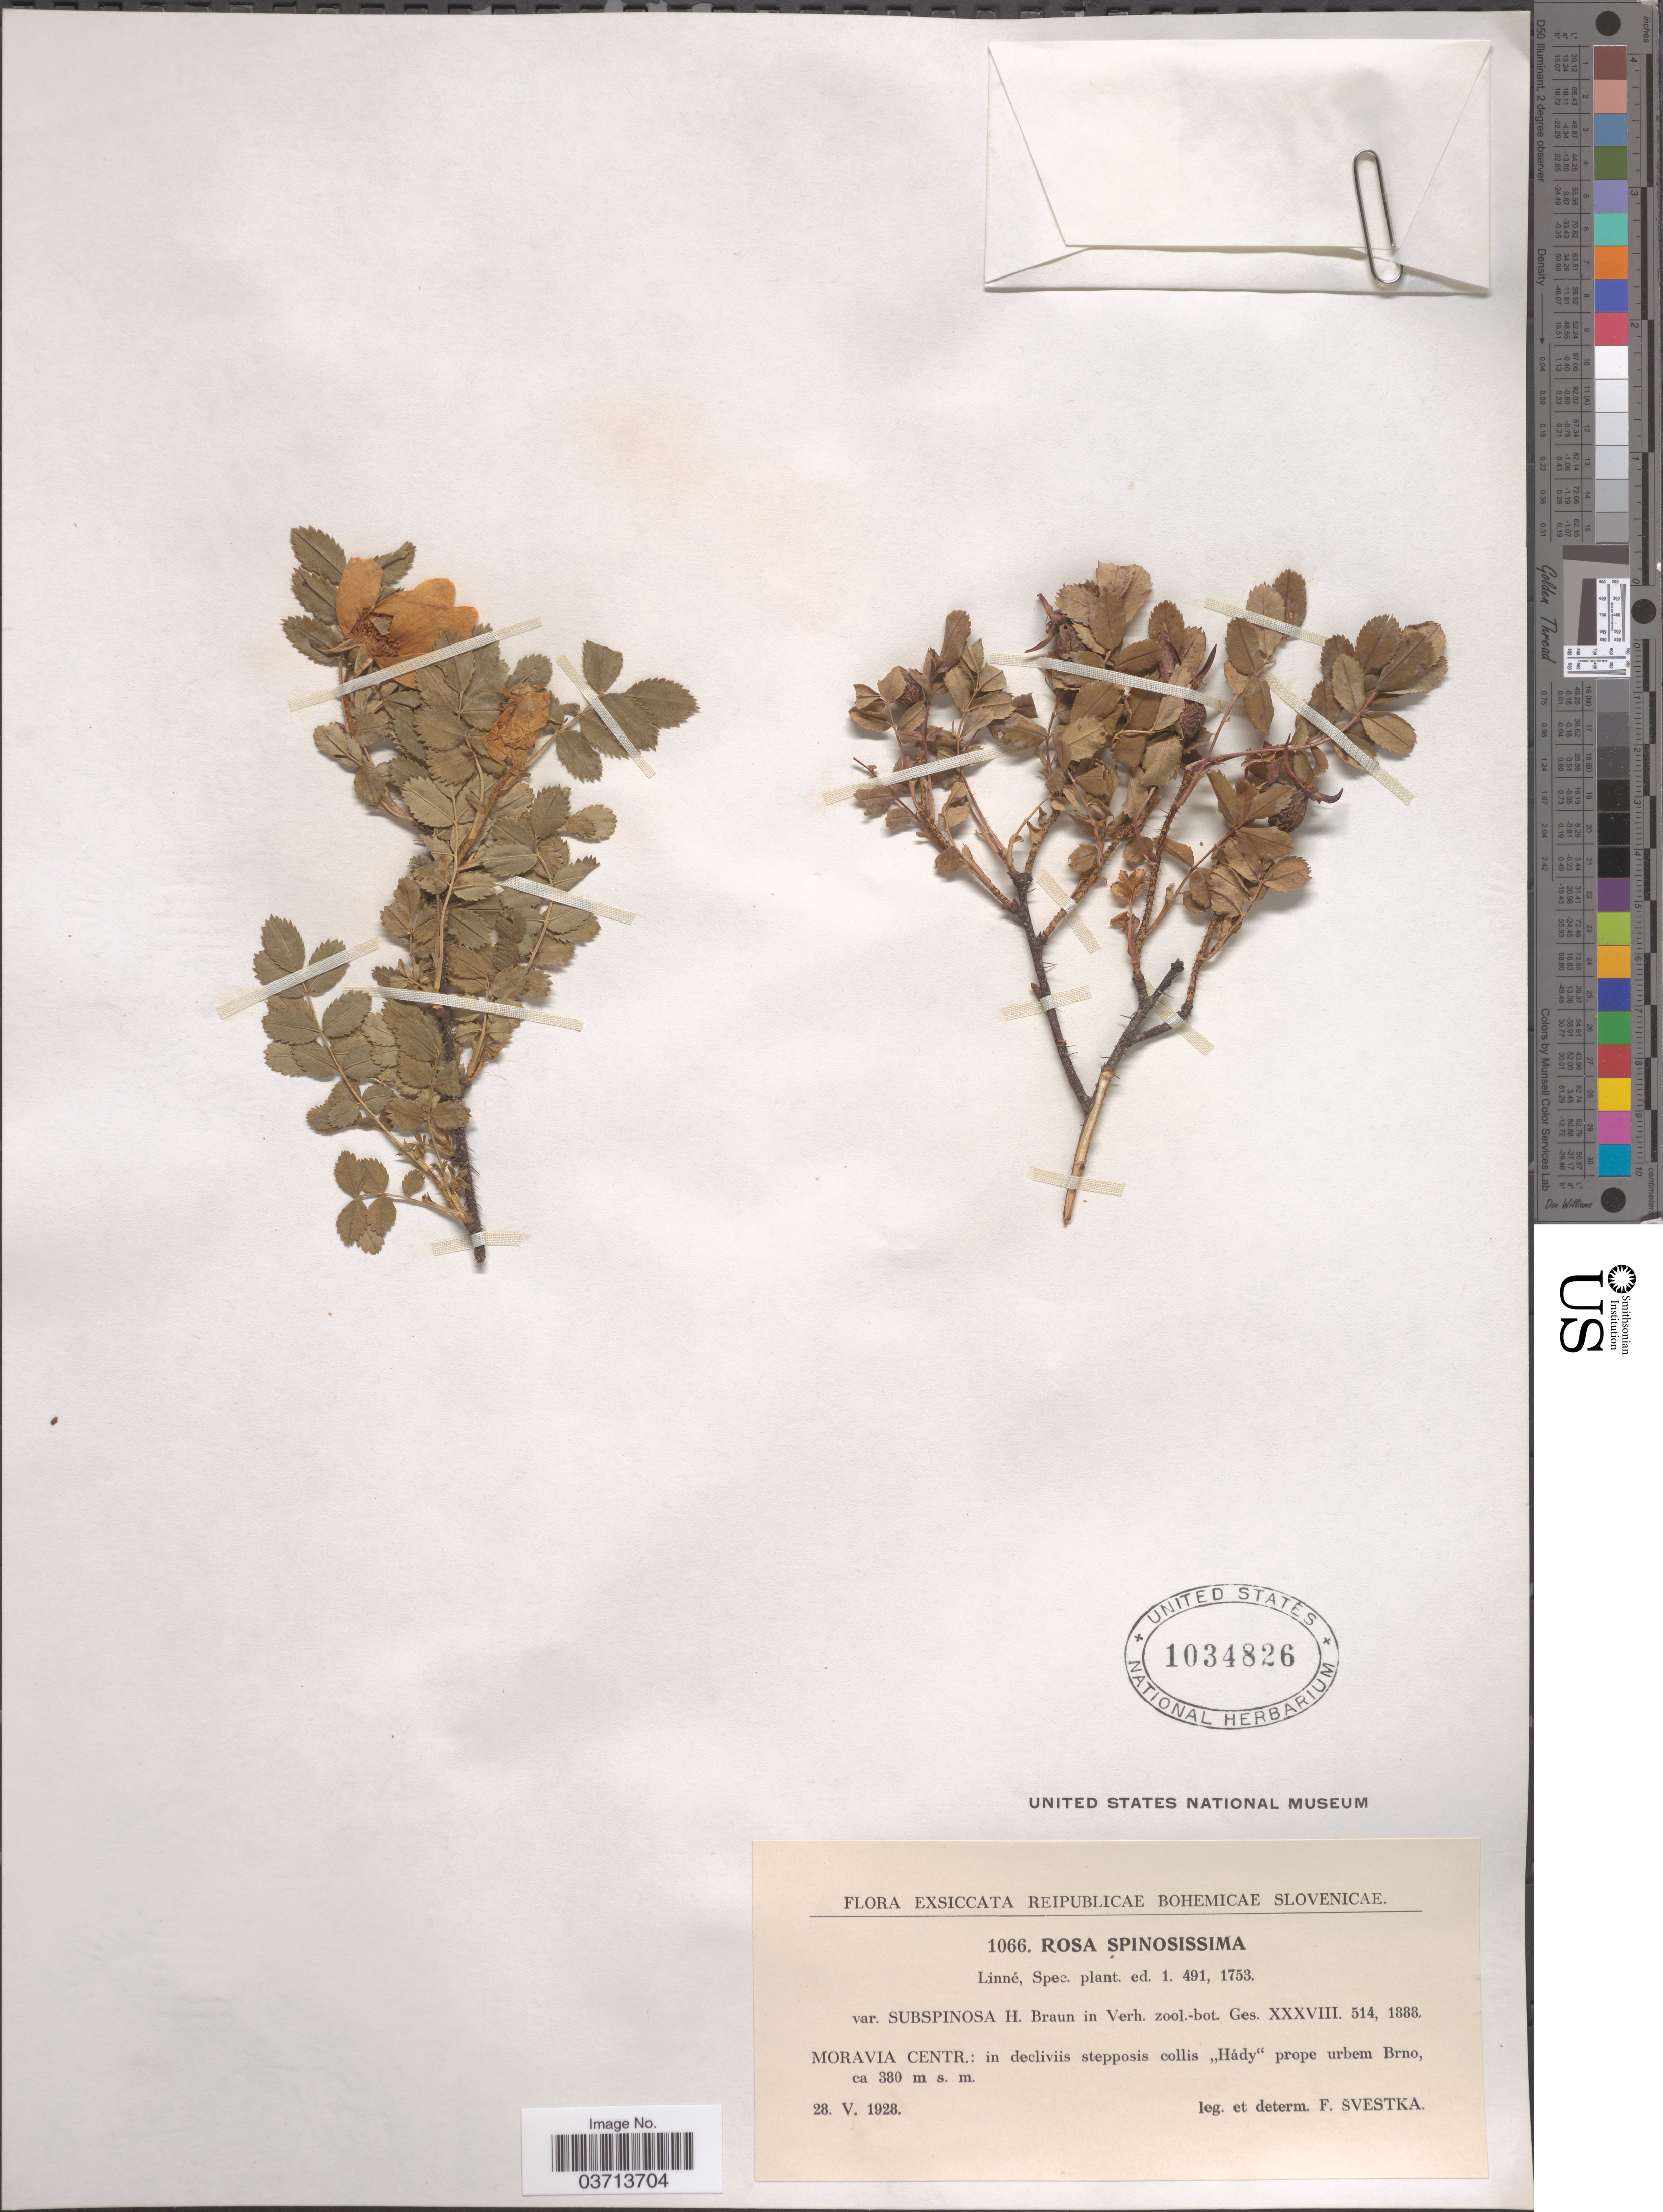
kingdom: Plantae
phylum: Tracheophyta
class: Magnoliopsida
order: Rosales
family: Rosaceae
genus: Rosa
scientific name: Rosa spinosissima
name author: L.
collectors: F. Svestka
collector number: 1066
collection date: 1928-05-28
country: Czechia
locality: Reipublicae Bohemicae Slovenicae. Moravia Centr.: in decliviis stepposis collis "Hády" prope urbem Brno.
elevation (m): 380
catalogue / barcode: US 1034826